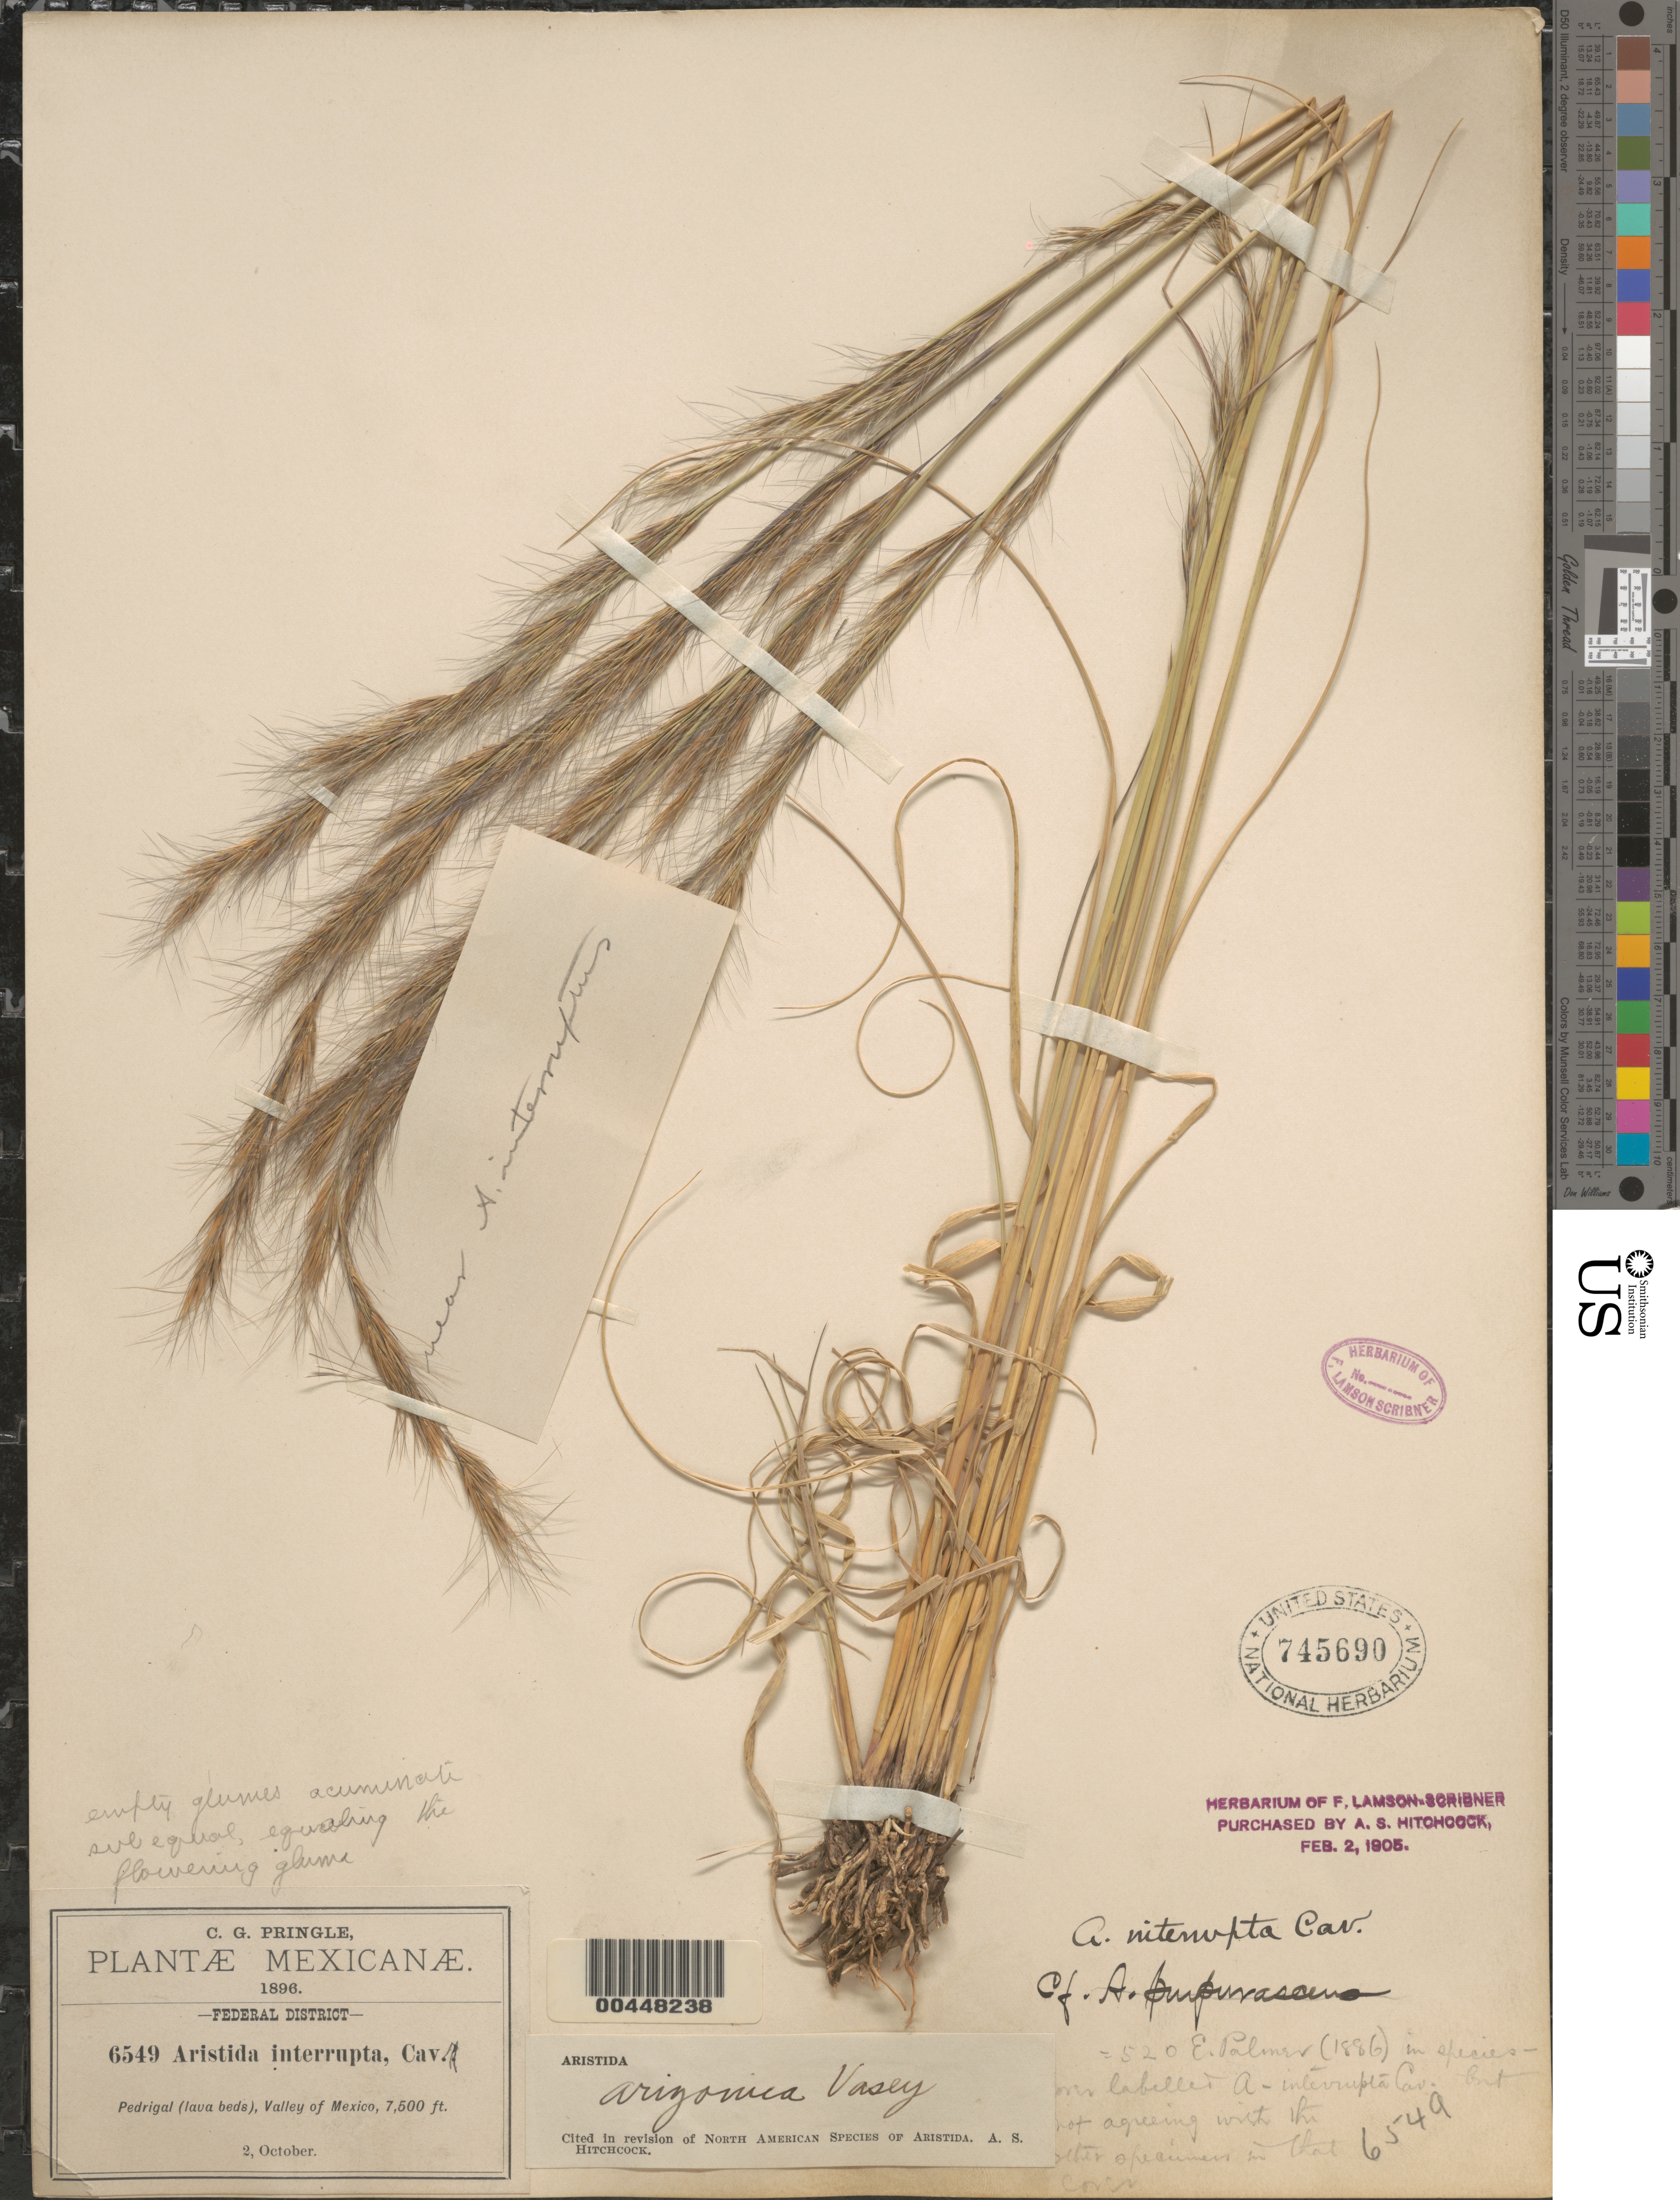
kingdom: Plantae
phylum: Tracheophyta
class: Liliopsida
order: Poales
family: Poaceae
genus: Aristida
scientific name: Aristida appressa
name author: Vasey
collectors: C. G. Pringle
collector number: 6549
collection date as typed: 2 Oct 1896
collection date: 1896-10-02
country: Mexico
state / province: Distrito Federal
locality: Valley of Mexico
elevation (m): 2286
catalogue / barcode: US 745690